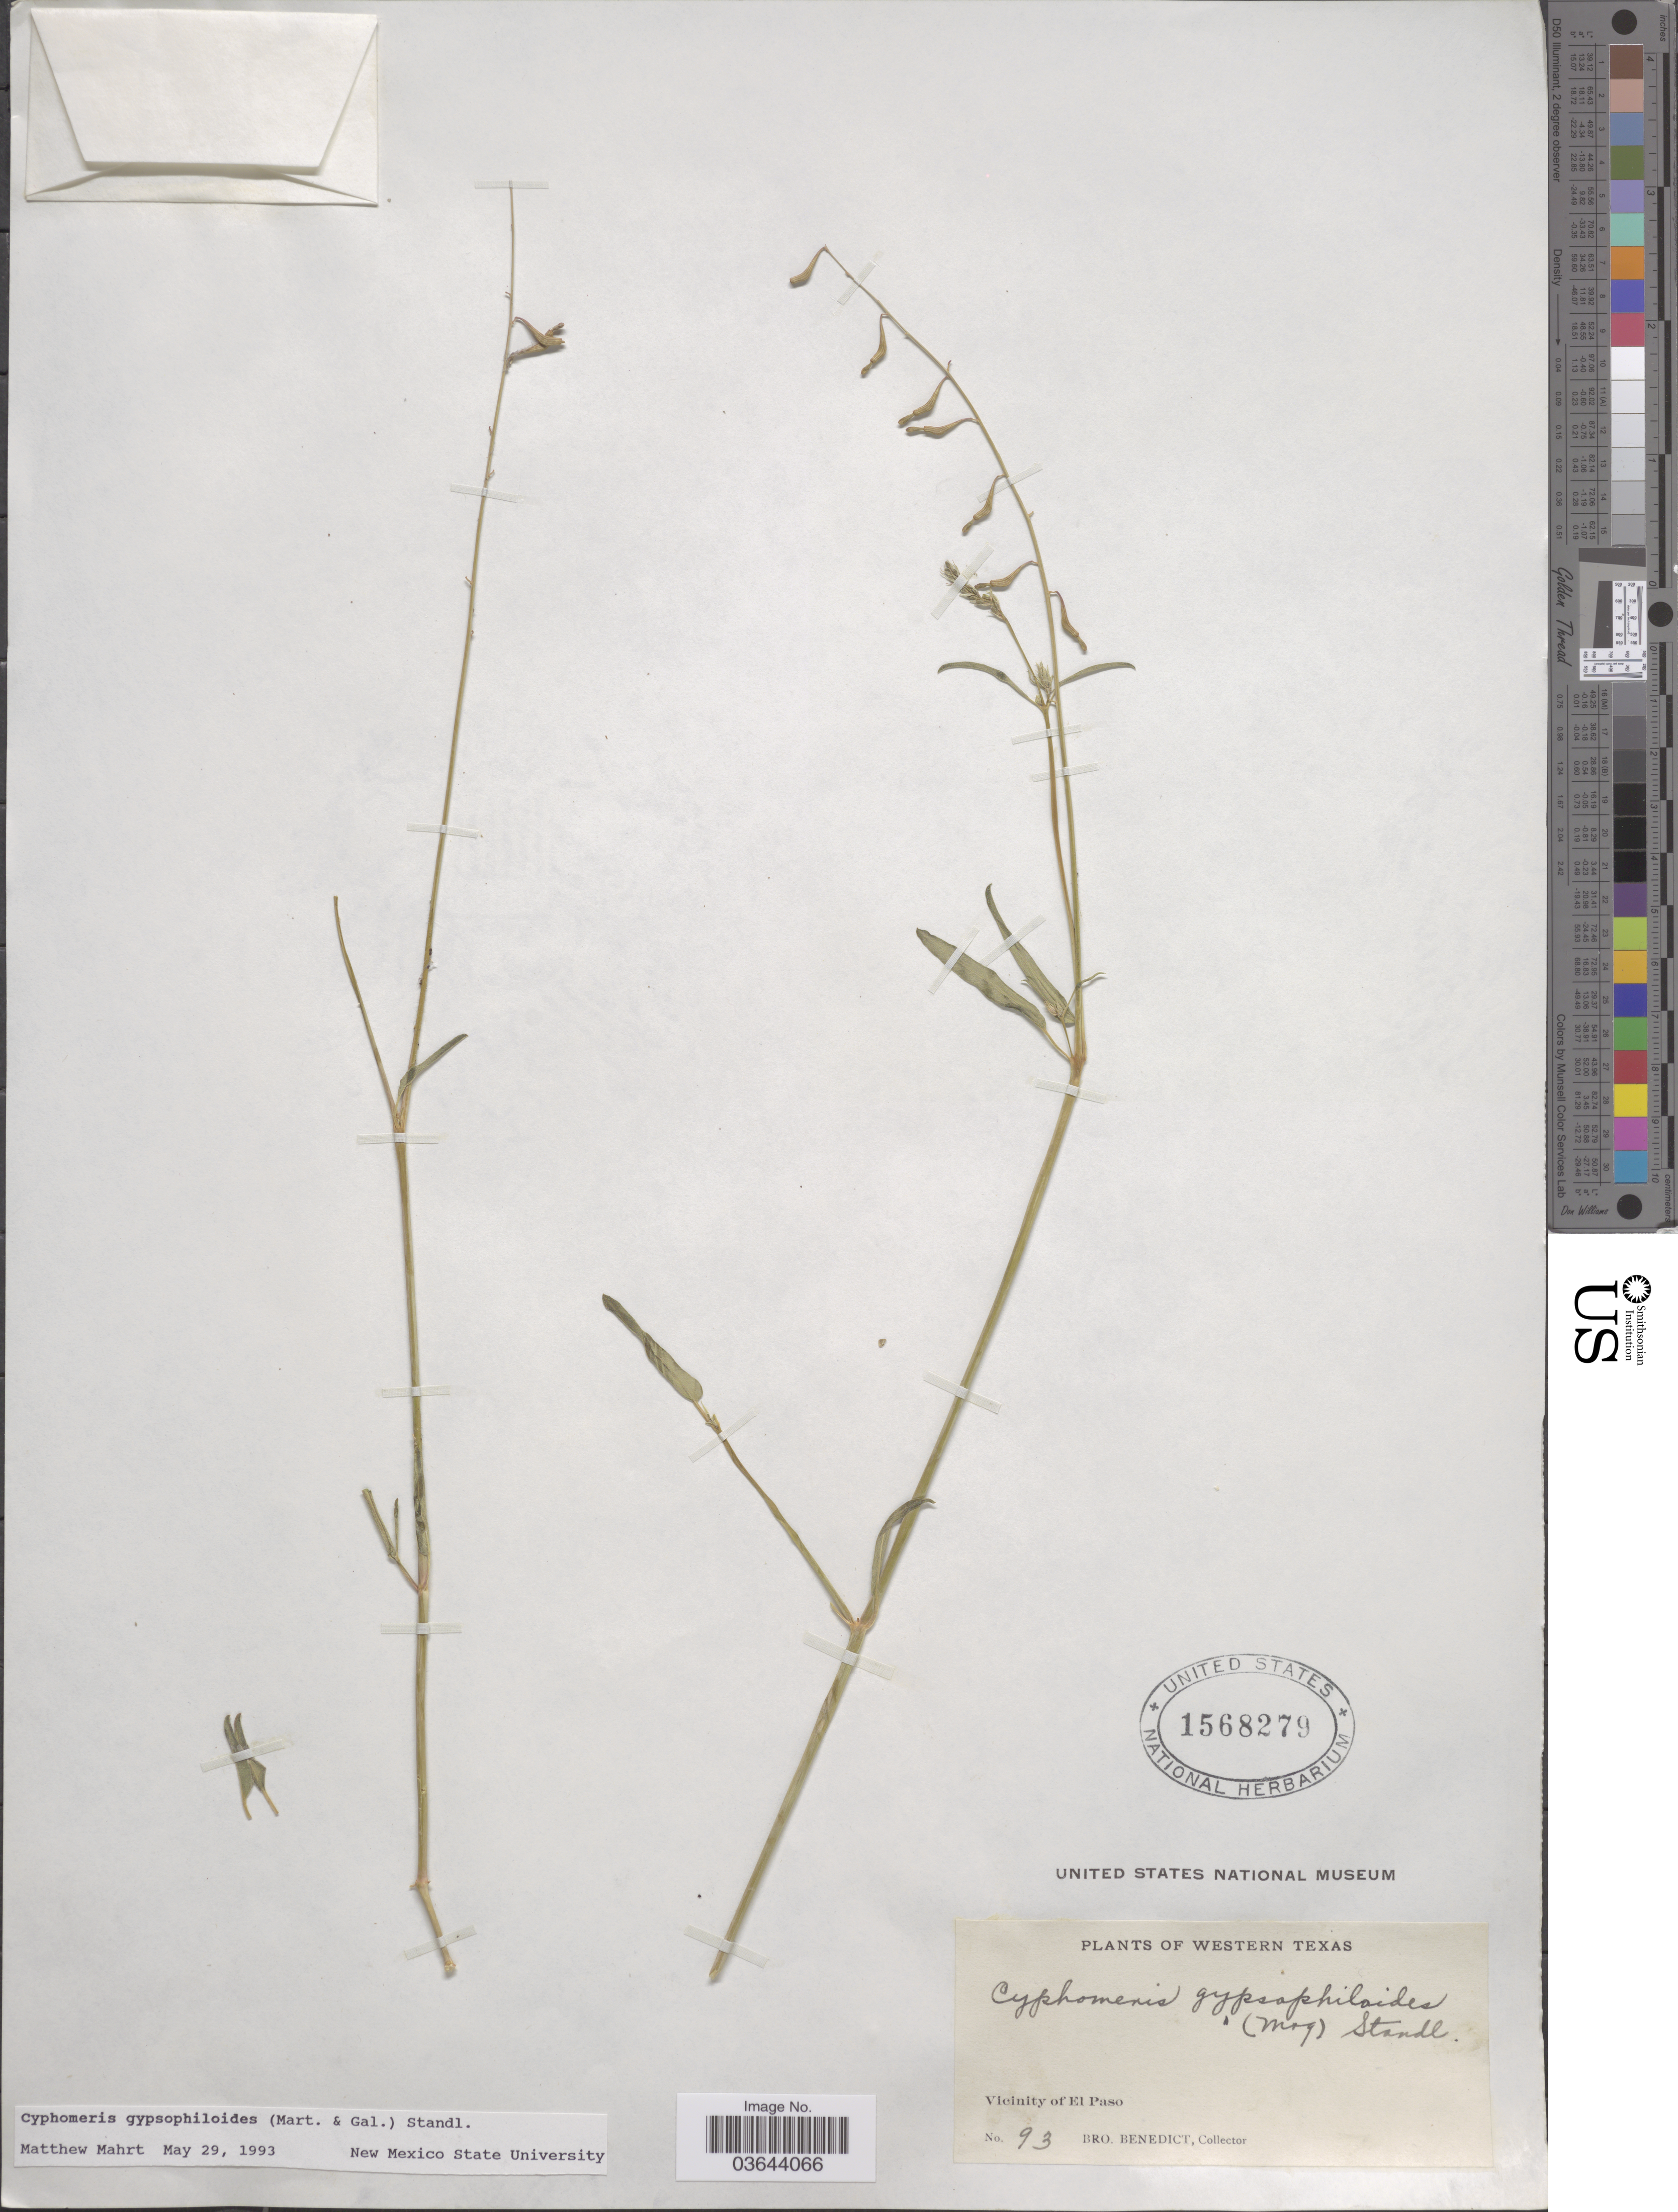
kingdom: Plantae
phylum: Tracheophyta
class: Magnoliopsida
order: Caryophyllales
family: Nyctaginaceae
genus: Cyphomeris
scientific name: Cyphomeris gypsophiloides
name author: (M. Martens & Galeotti) Standl.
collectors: Bro. Benedict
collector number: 93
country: United States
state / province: Texas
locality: Western Texas. El Paso.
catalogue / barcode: US 1568279